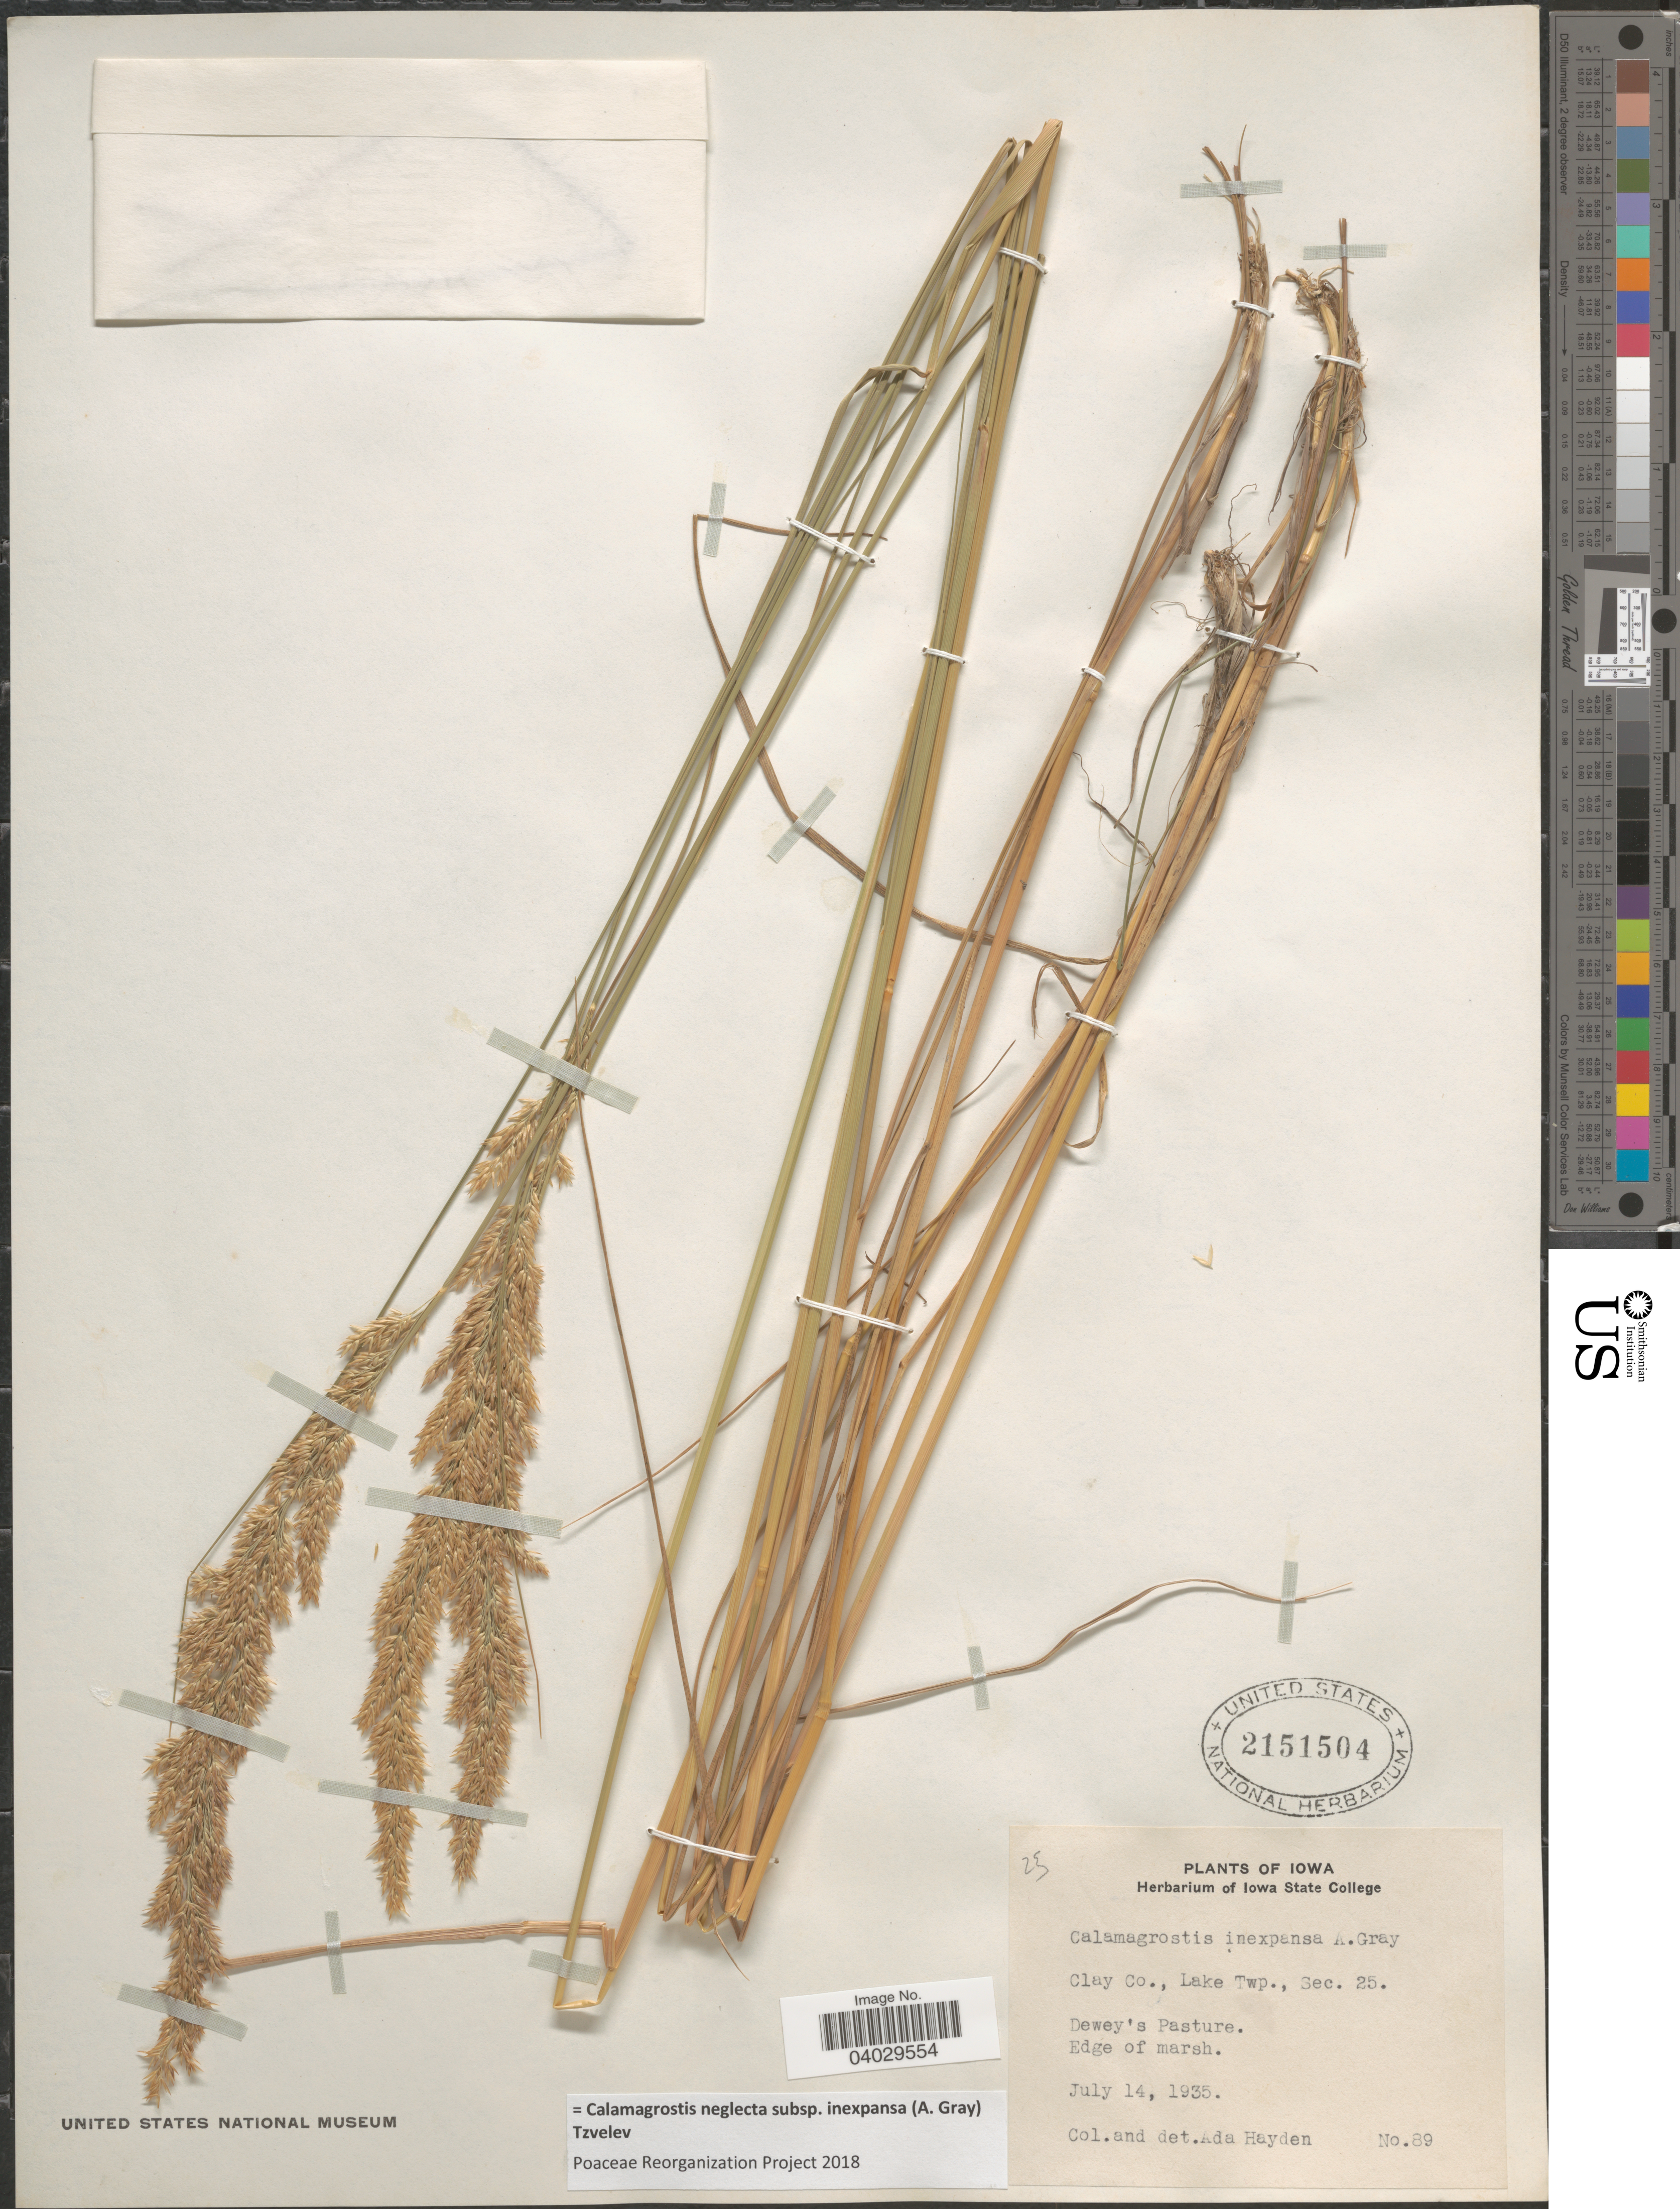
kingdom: Plantae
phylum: Tracheophyta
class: Liliopsida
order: Poales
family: Poaceae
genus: Calamagrostis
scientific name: Calamagrostis neglecta subsp. inexpansa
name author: (A. Gray) Tzvelev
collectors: Ada Hayden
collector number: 89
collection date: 1935-07-14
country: United States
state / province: Iowa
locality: Clay Co., Lake Twp., Sec. 25. Dewey's Pasture.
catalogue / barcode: US 2151504